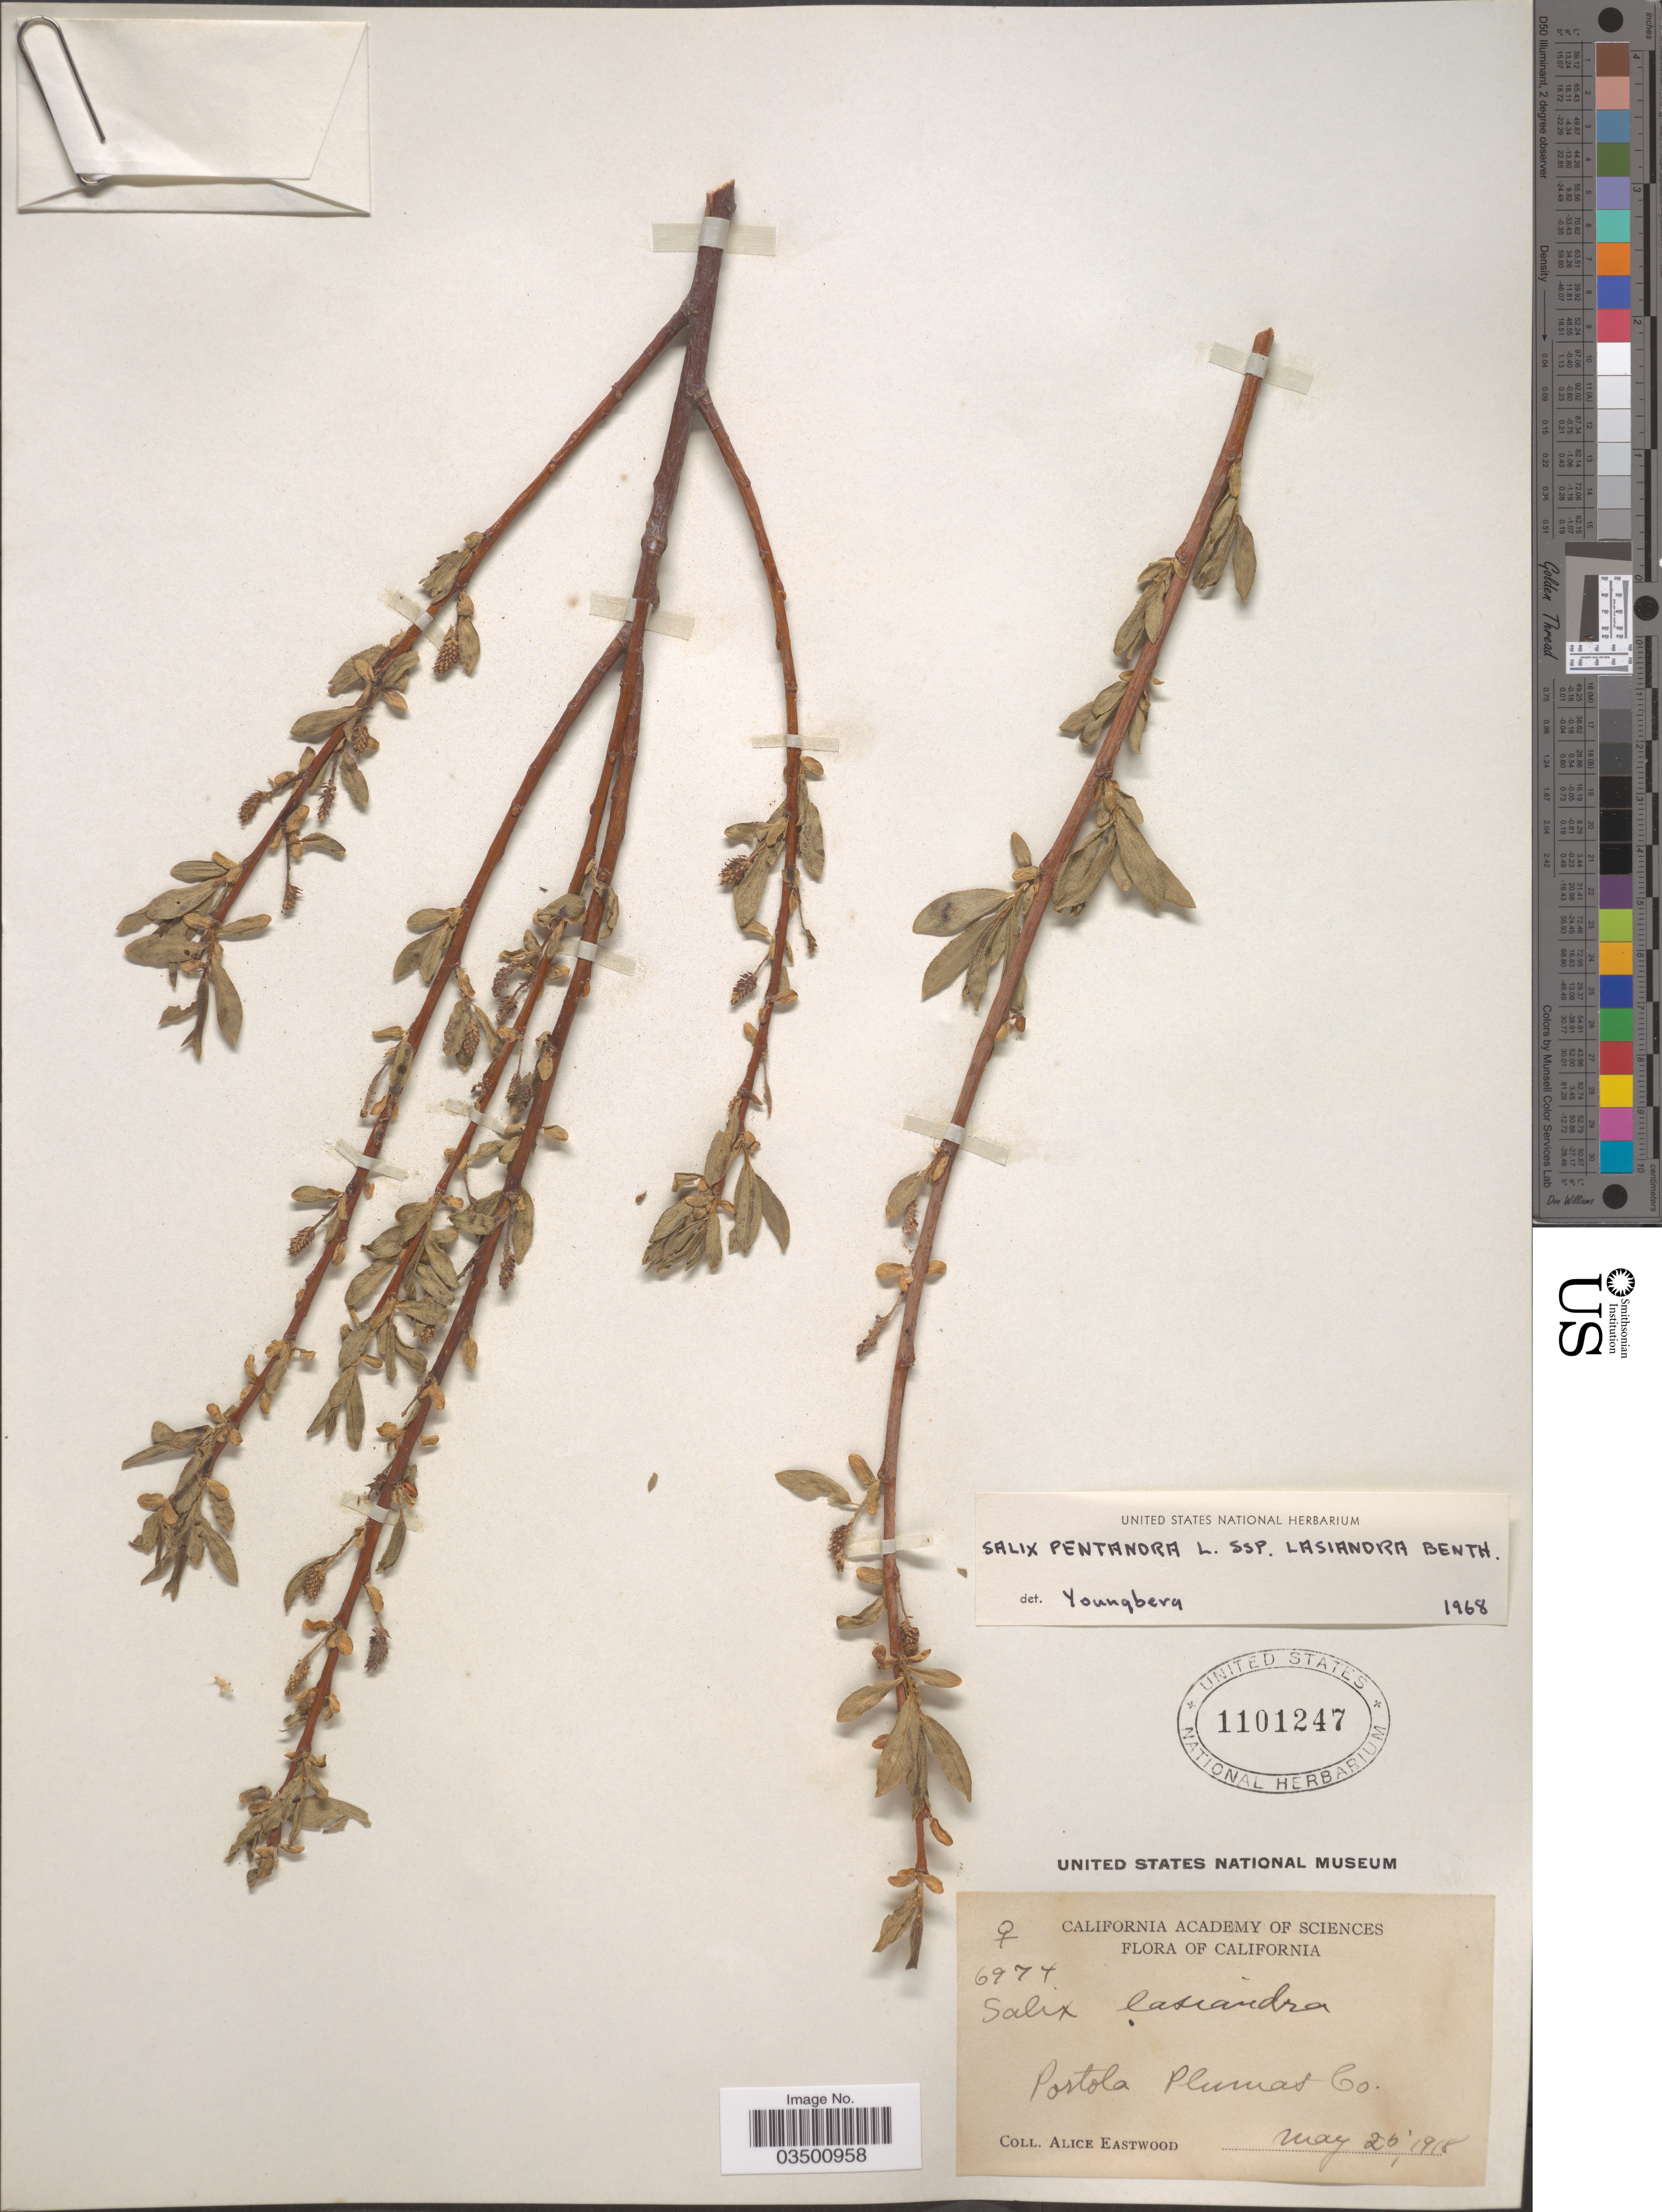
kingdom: Plantae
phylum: Tracheophyta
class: Magnoliopsida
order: Malpighiales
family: Salicaceae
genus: Salix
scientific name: Salix lasiandra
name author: Benth.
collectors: A. Eastwood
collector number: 6974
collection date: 1918-05-25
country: United States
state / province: California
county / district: Plumas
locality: Portola Plumas Co.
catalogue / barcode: US 1101247